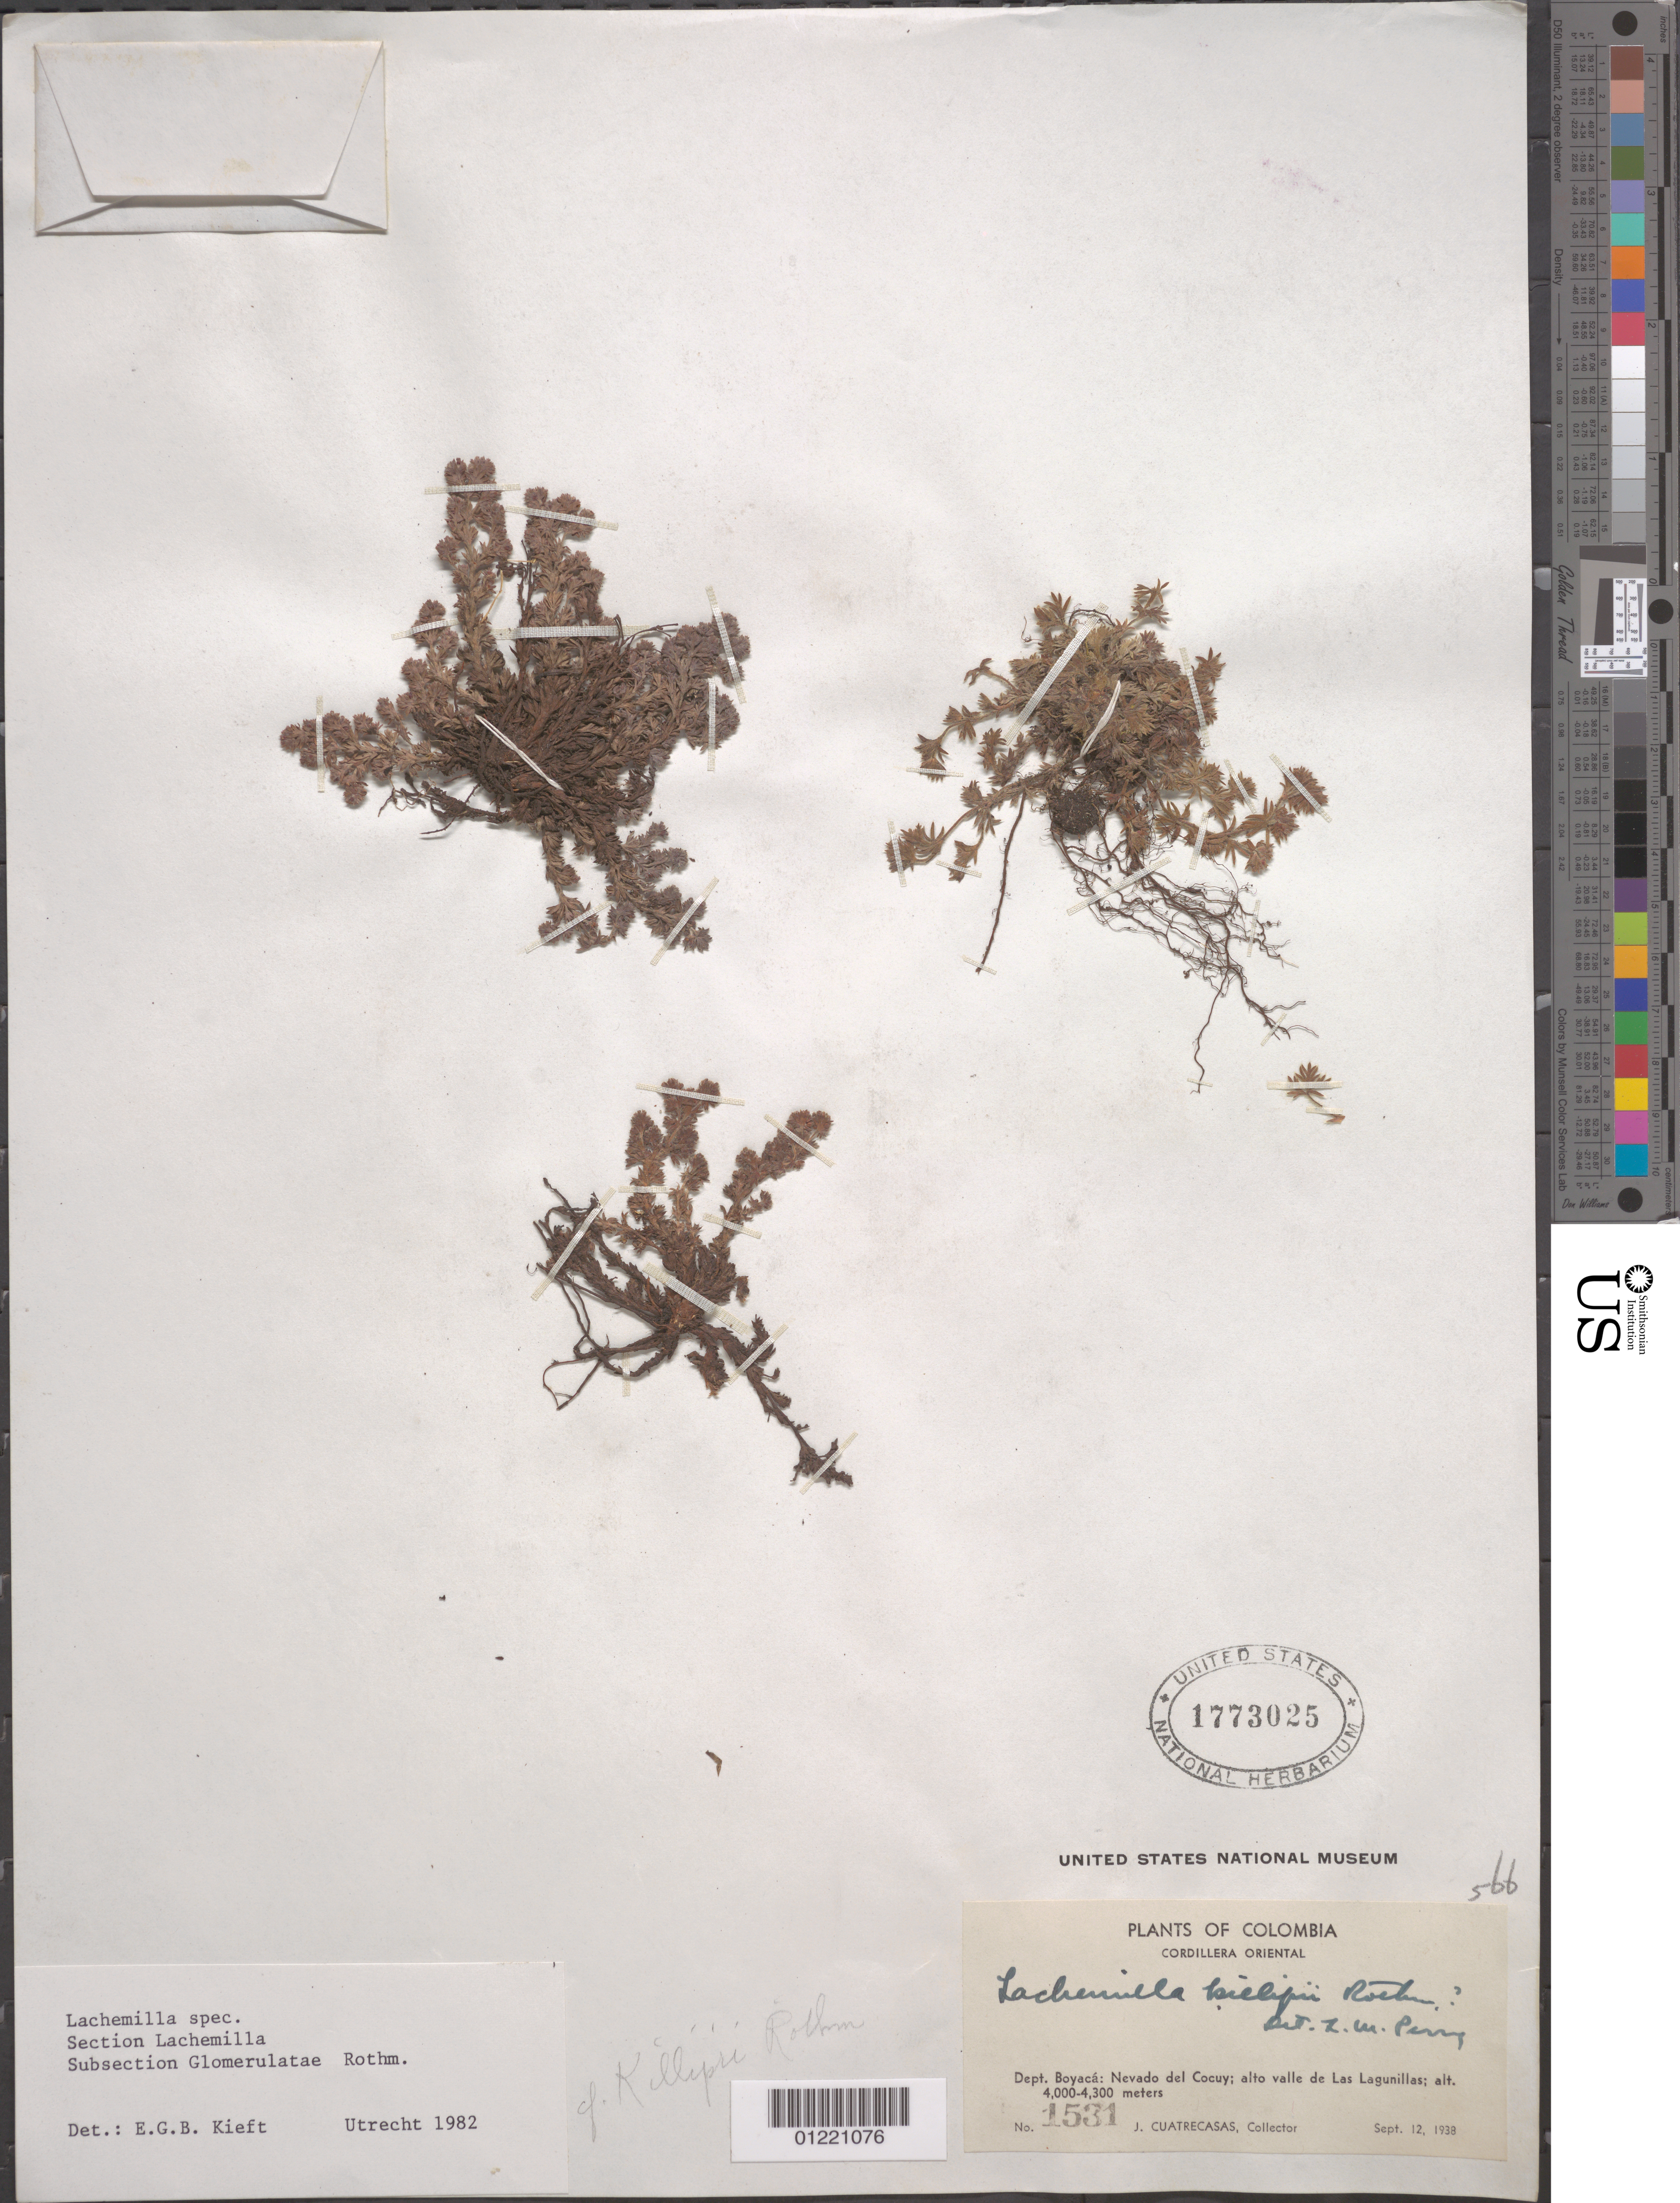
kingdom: Plantae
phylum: Tracheophyta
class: Magnoliopsida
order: Rosales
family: Rosaceae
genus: Lachemilla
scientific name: Lachemilla sp.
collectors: J. Cuatrecasas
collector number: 1531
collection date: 1938-09-12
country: Colombia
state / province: Boyacá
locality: Nevado del Cocuy; alto valle de Las Lagunillas.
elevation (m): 4000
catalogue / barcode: US 1773025